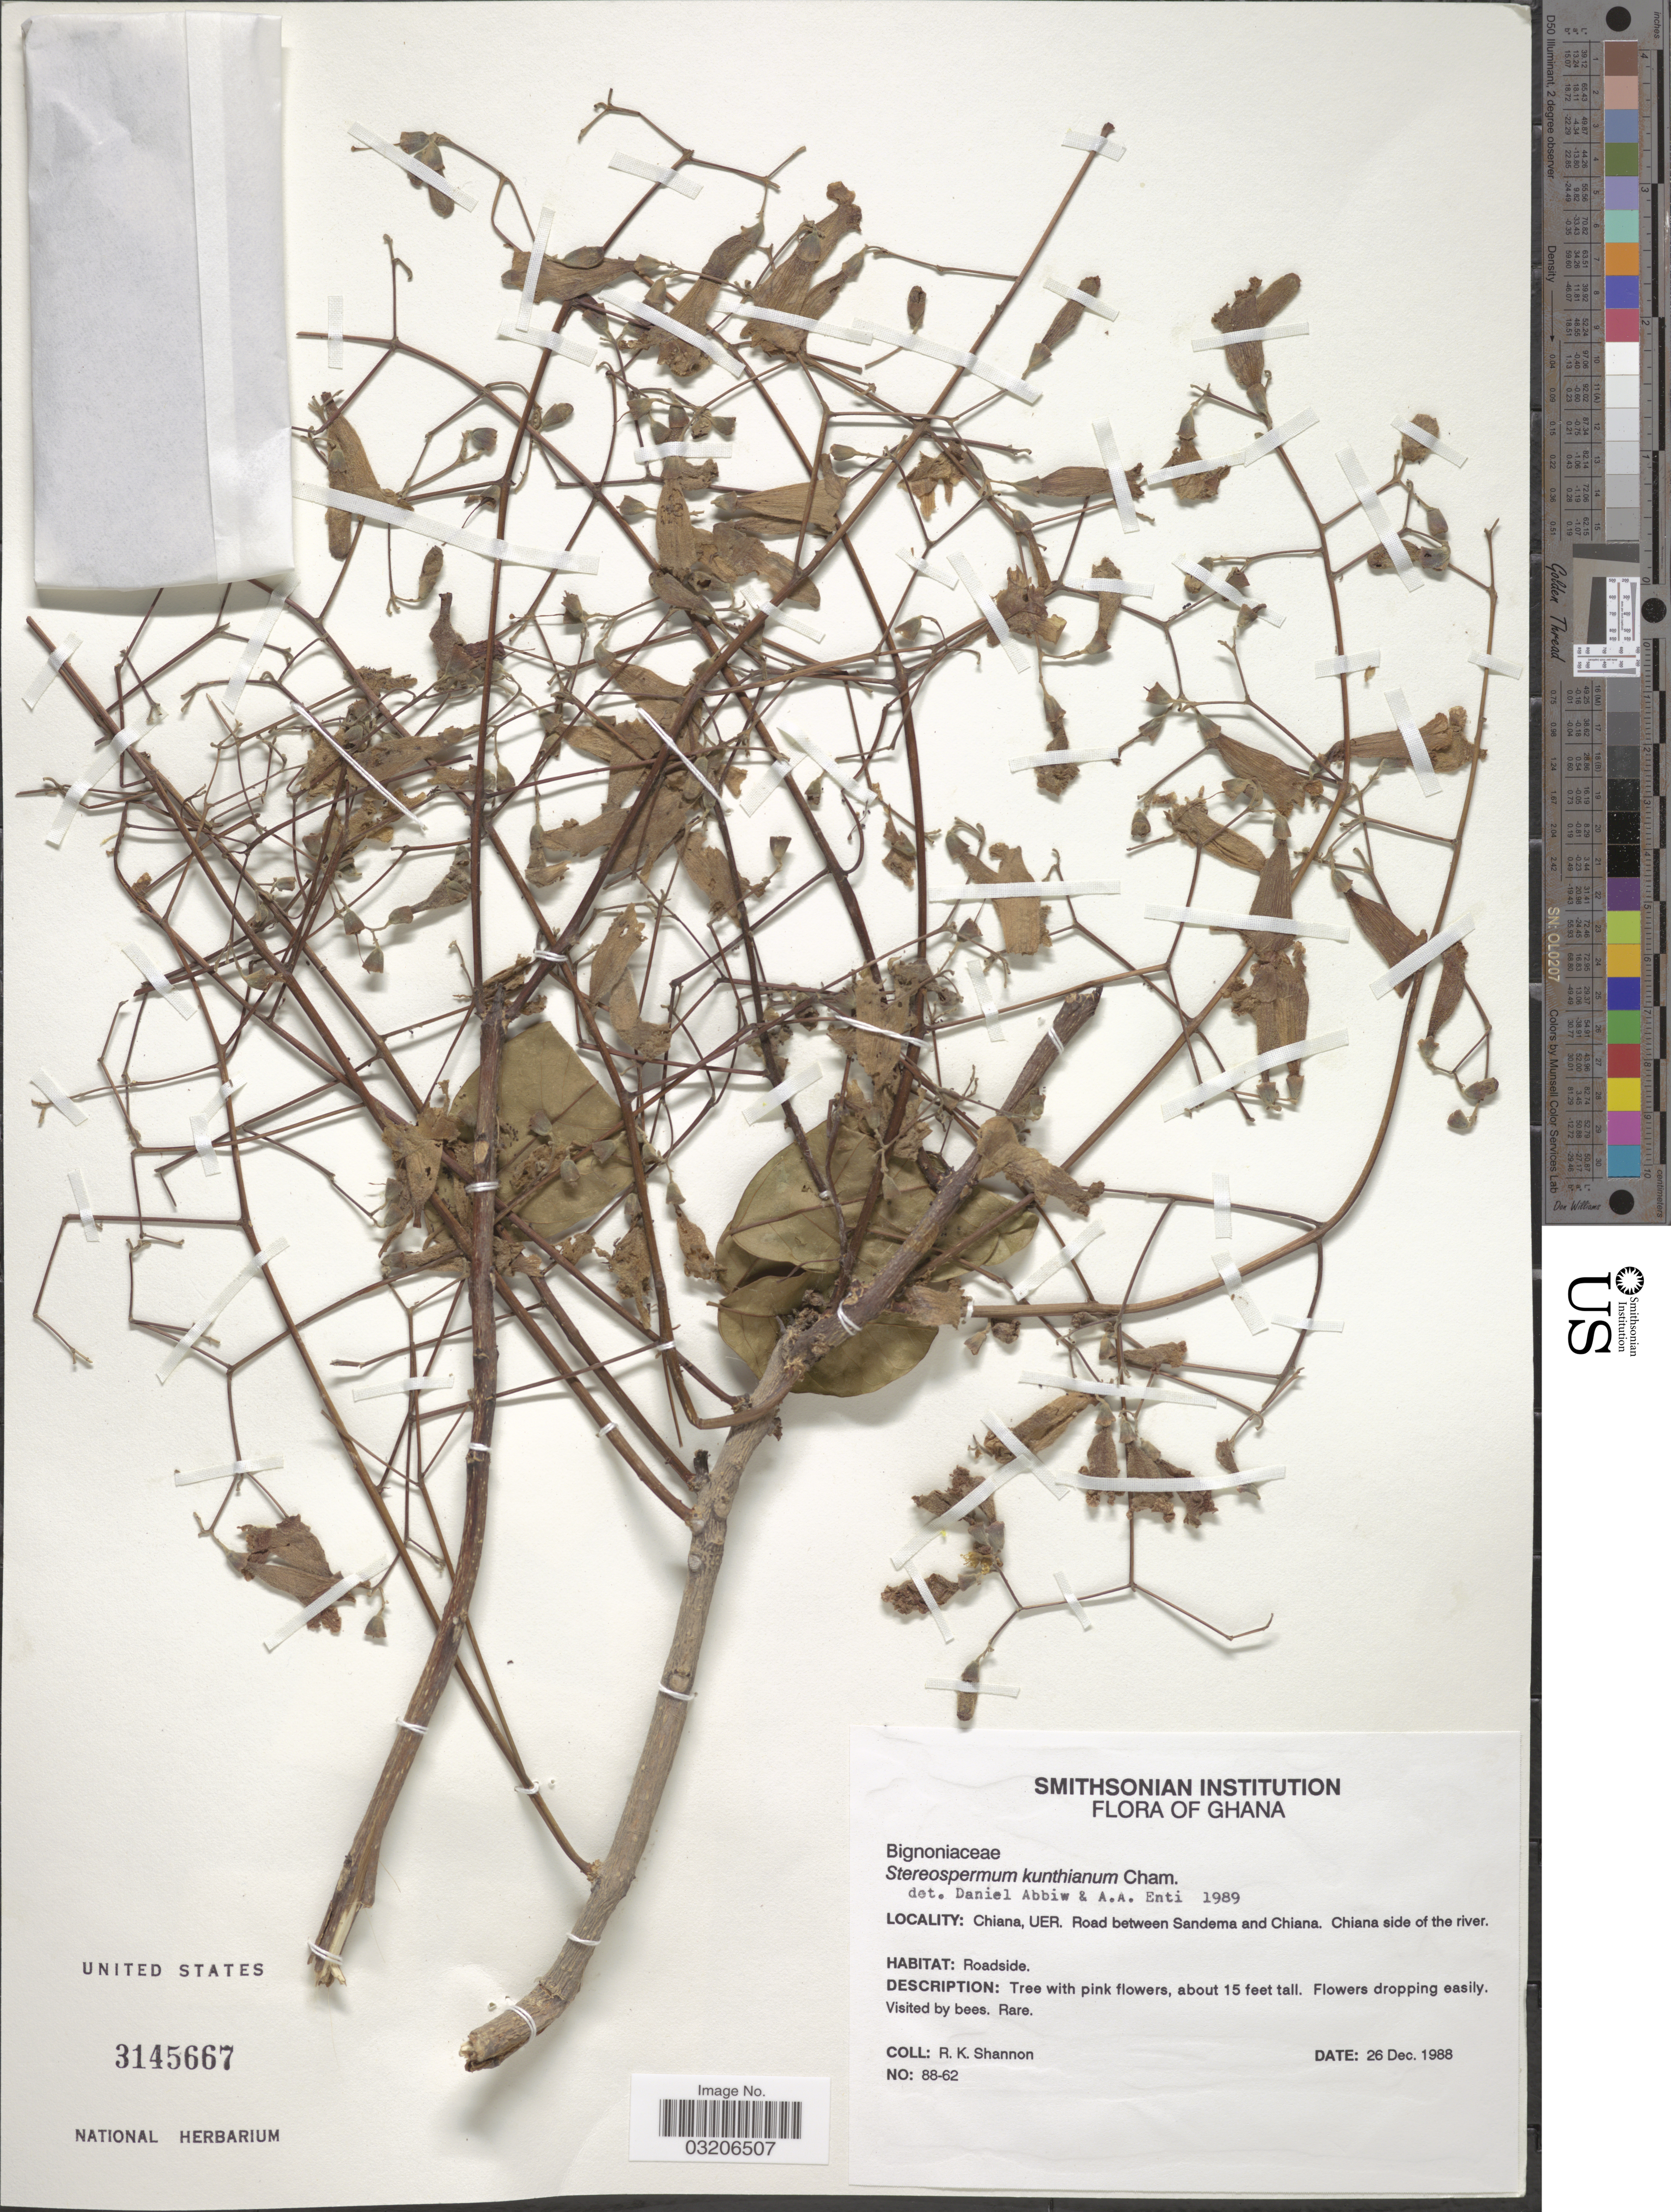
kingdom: Plantae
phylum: Tracheophyta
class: Magnoliopsida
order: Lamiales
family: Bignoniaceae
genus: Stereospermum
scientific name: Stereospermum kunthianum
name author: Cham.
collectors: R. Shannon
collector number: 88-62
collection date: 1988-12-26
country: Ghana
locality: Chiana, UER. Road between Sandema and Chiana. Chiana side of the river.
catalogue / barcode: US 3145667